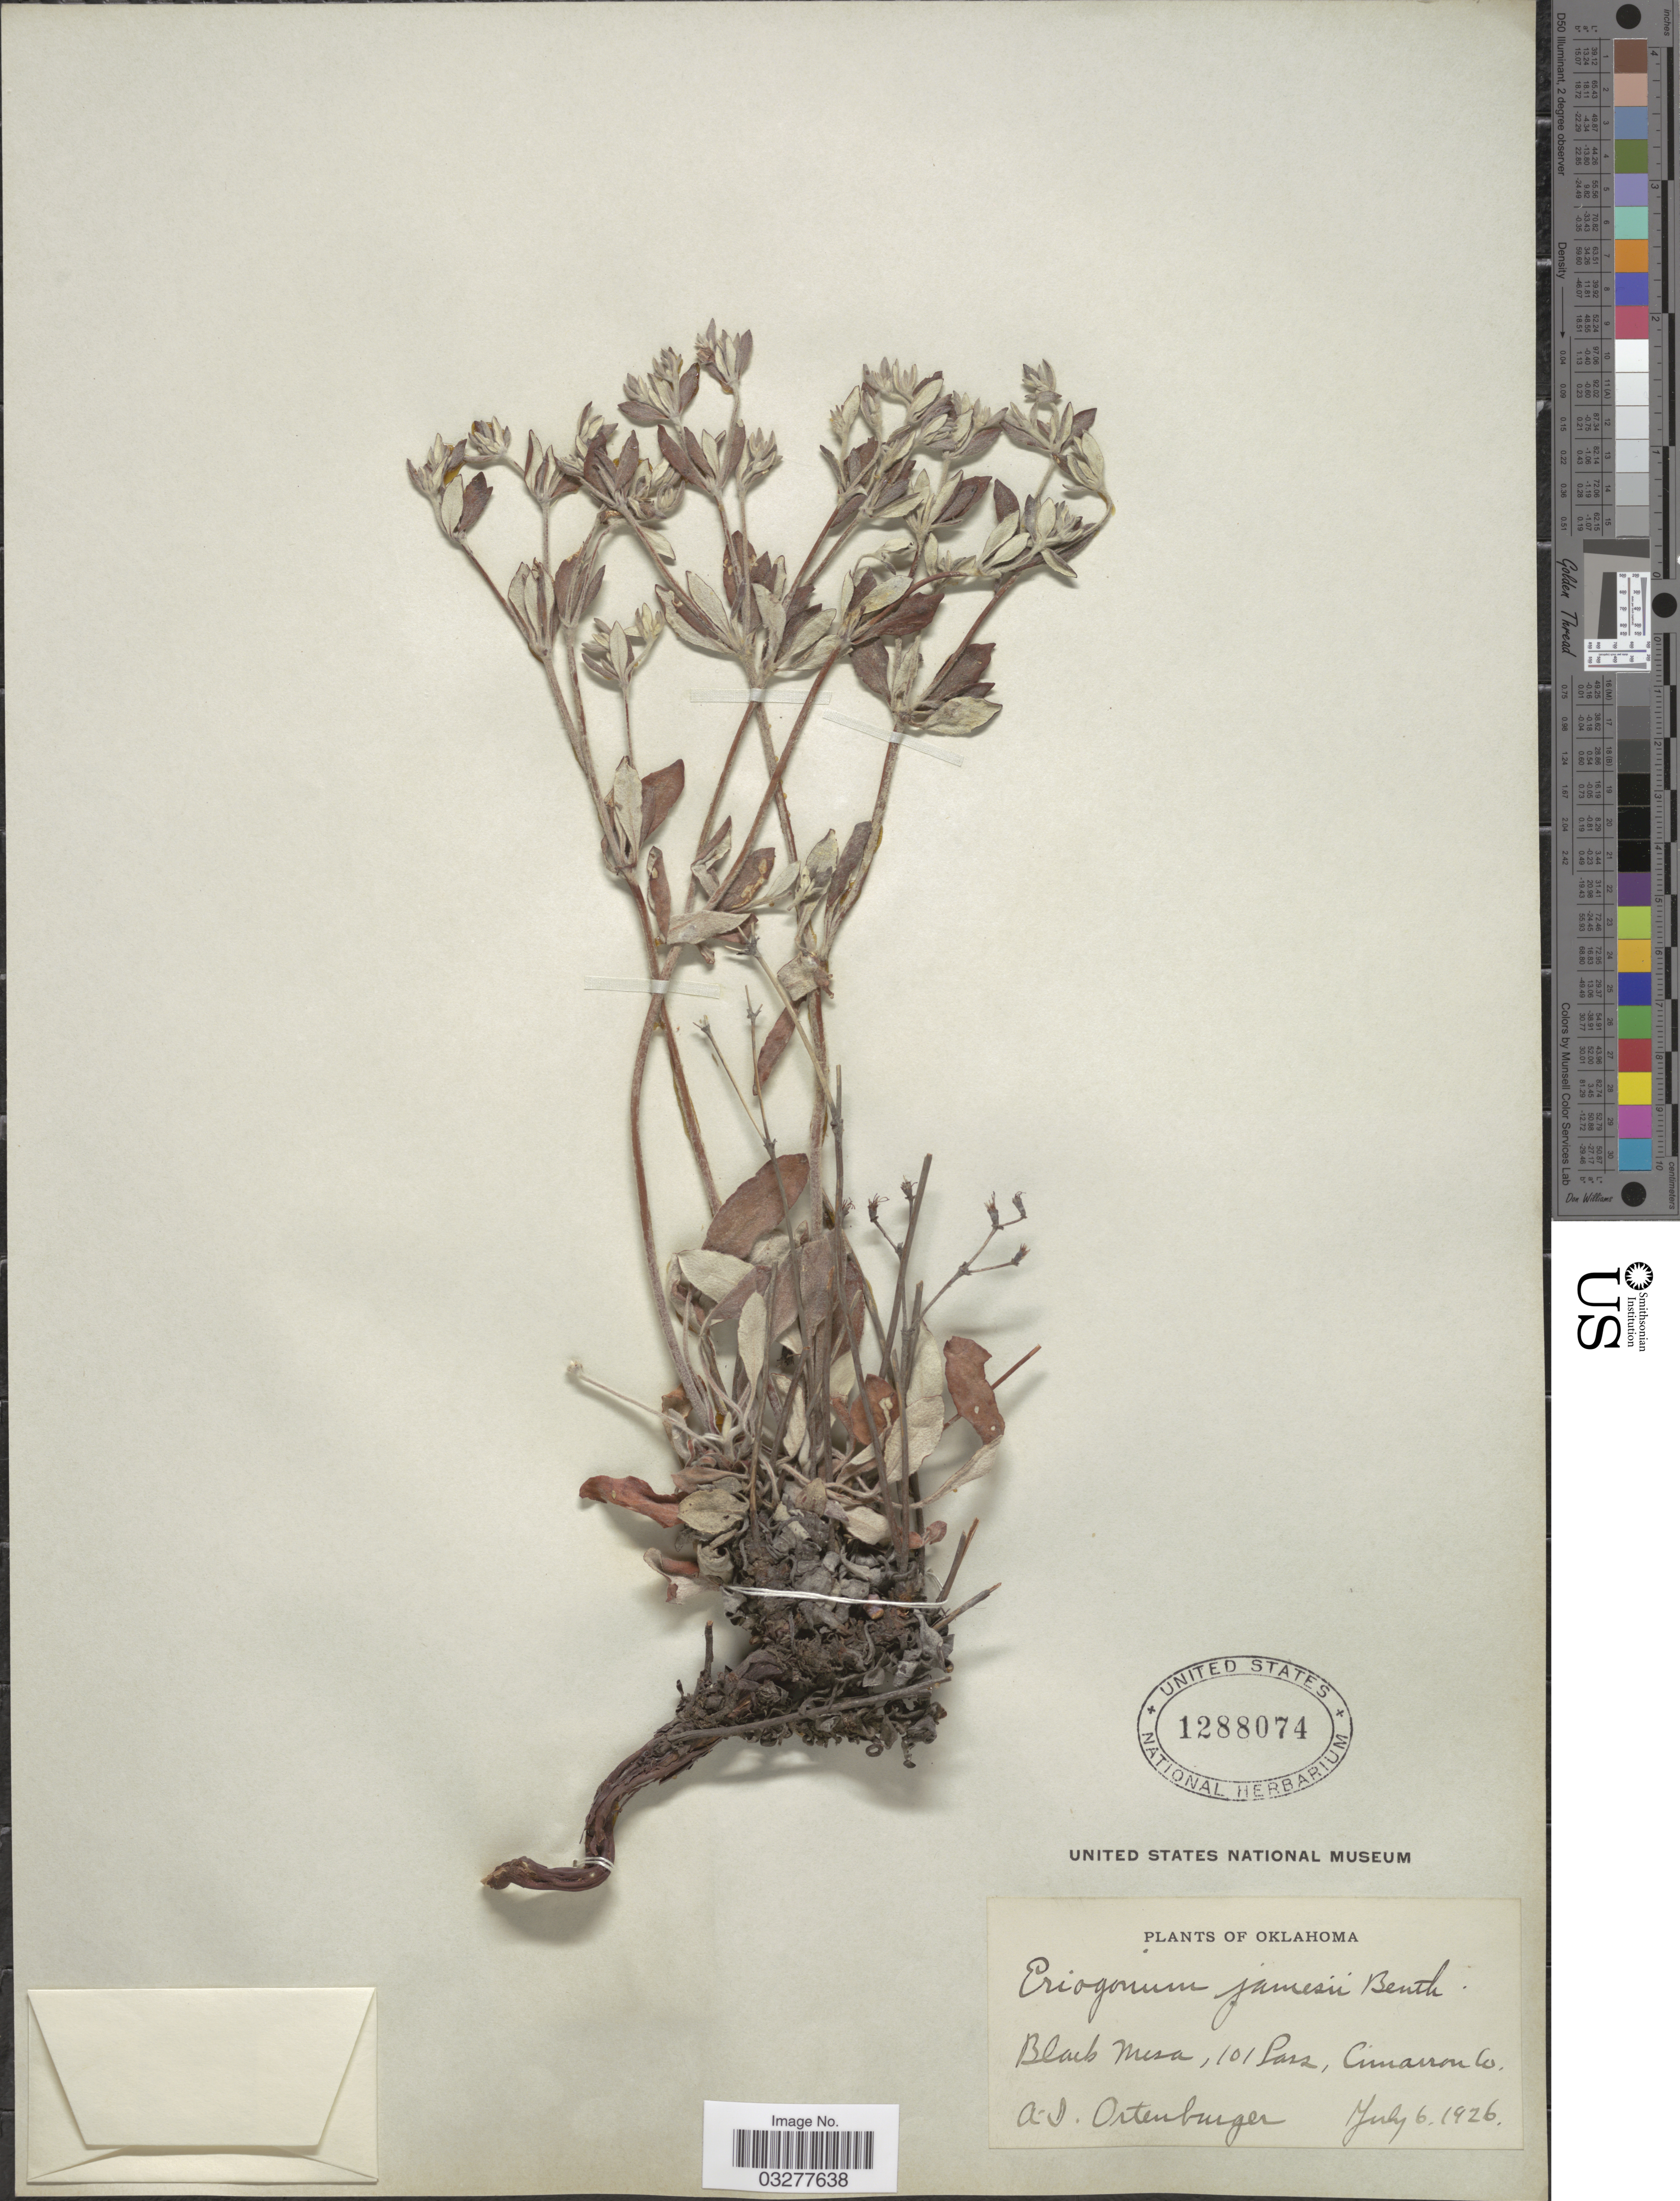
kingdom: Plantae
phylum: Tracheophyta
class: Magnoliopsida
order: Caryophyllales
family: Polygonaceae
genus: Eriogonum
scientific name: Eriogonum jamesii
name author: Benth.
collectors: A. Ortenburger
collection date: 1926-07-06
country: United States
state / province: Oklahoma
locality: Black Mesa, 101 Pass, Cimarron Co.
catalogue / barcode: US 1288074